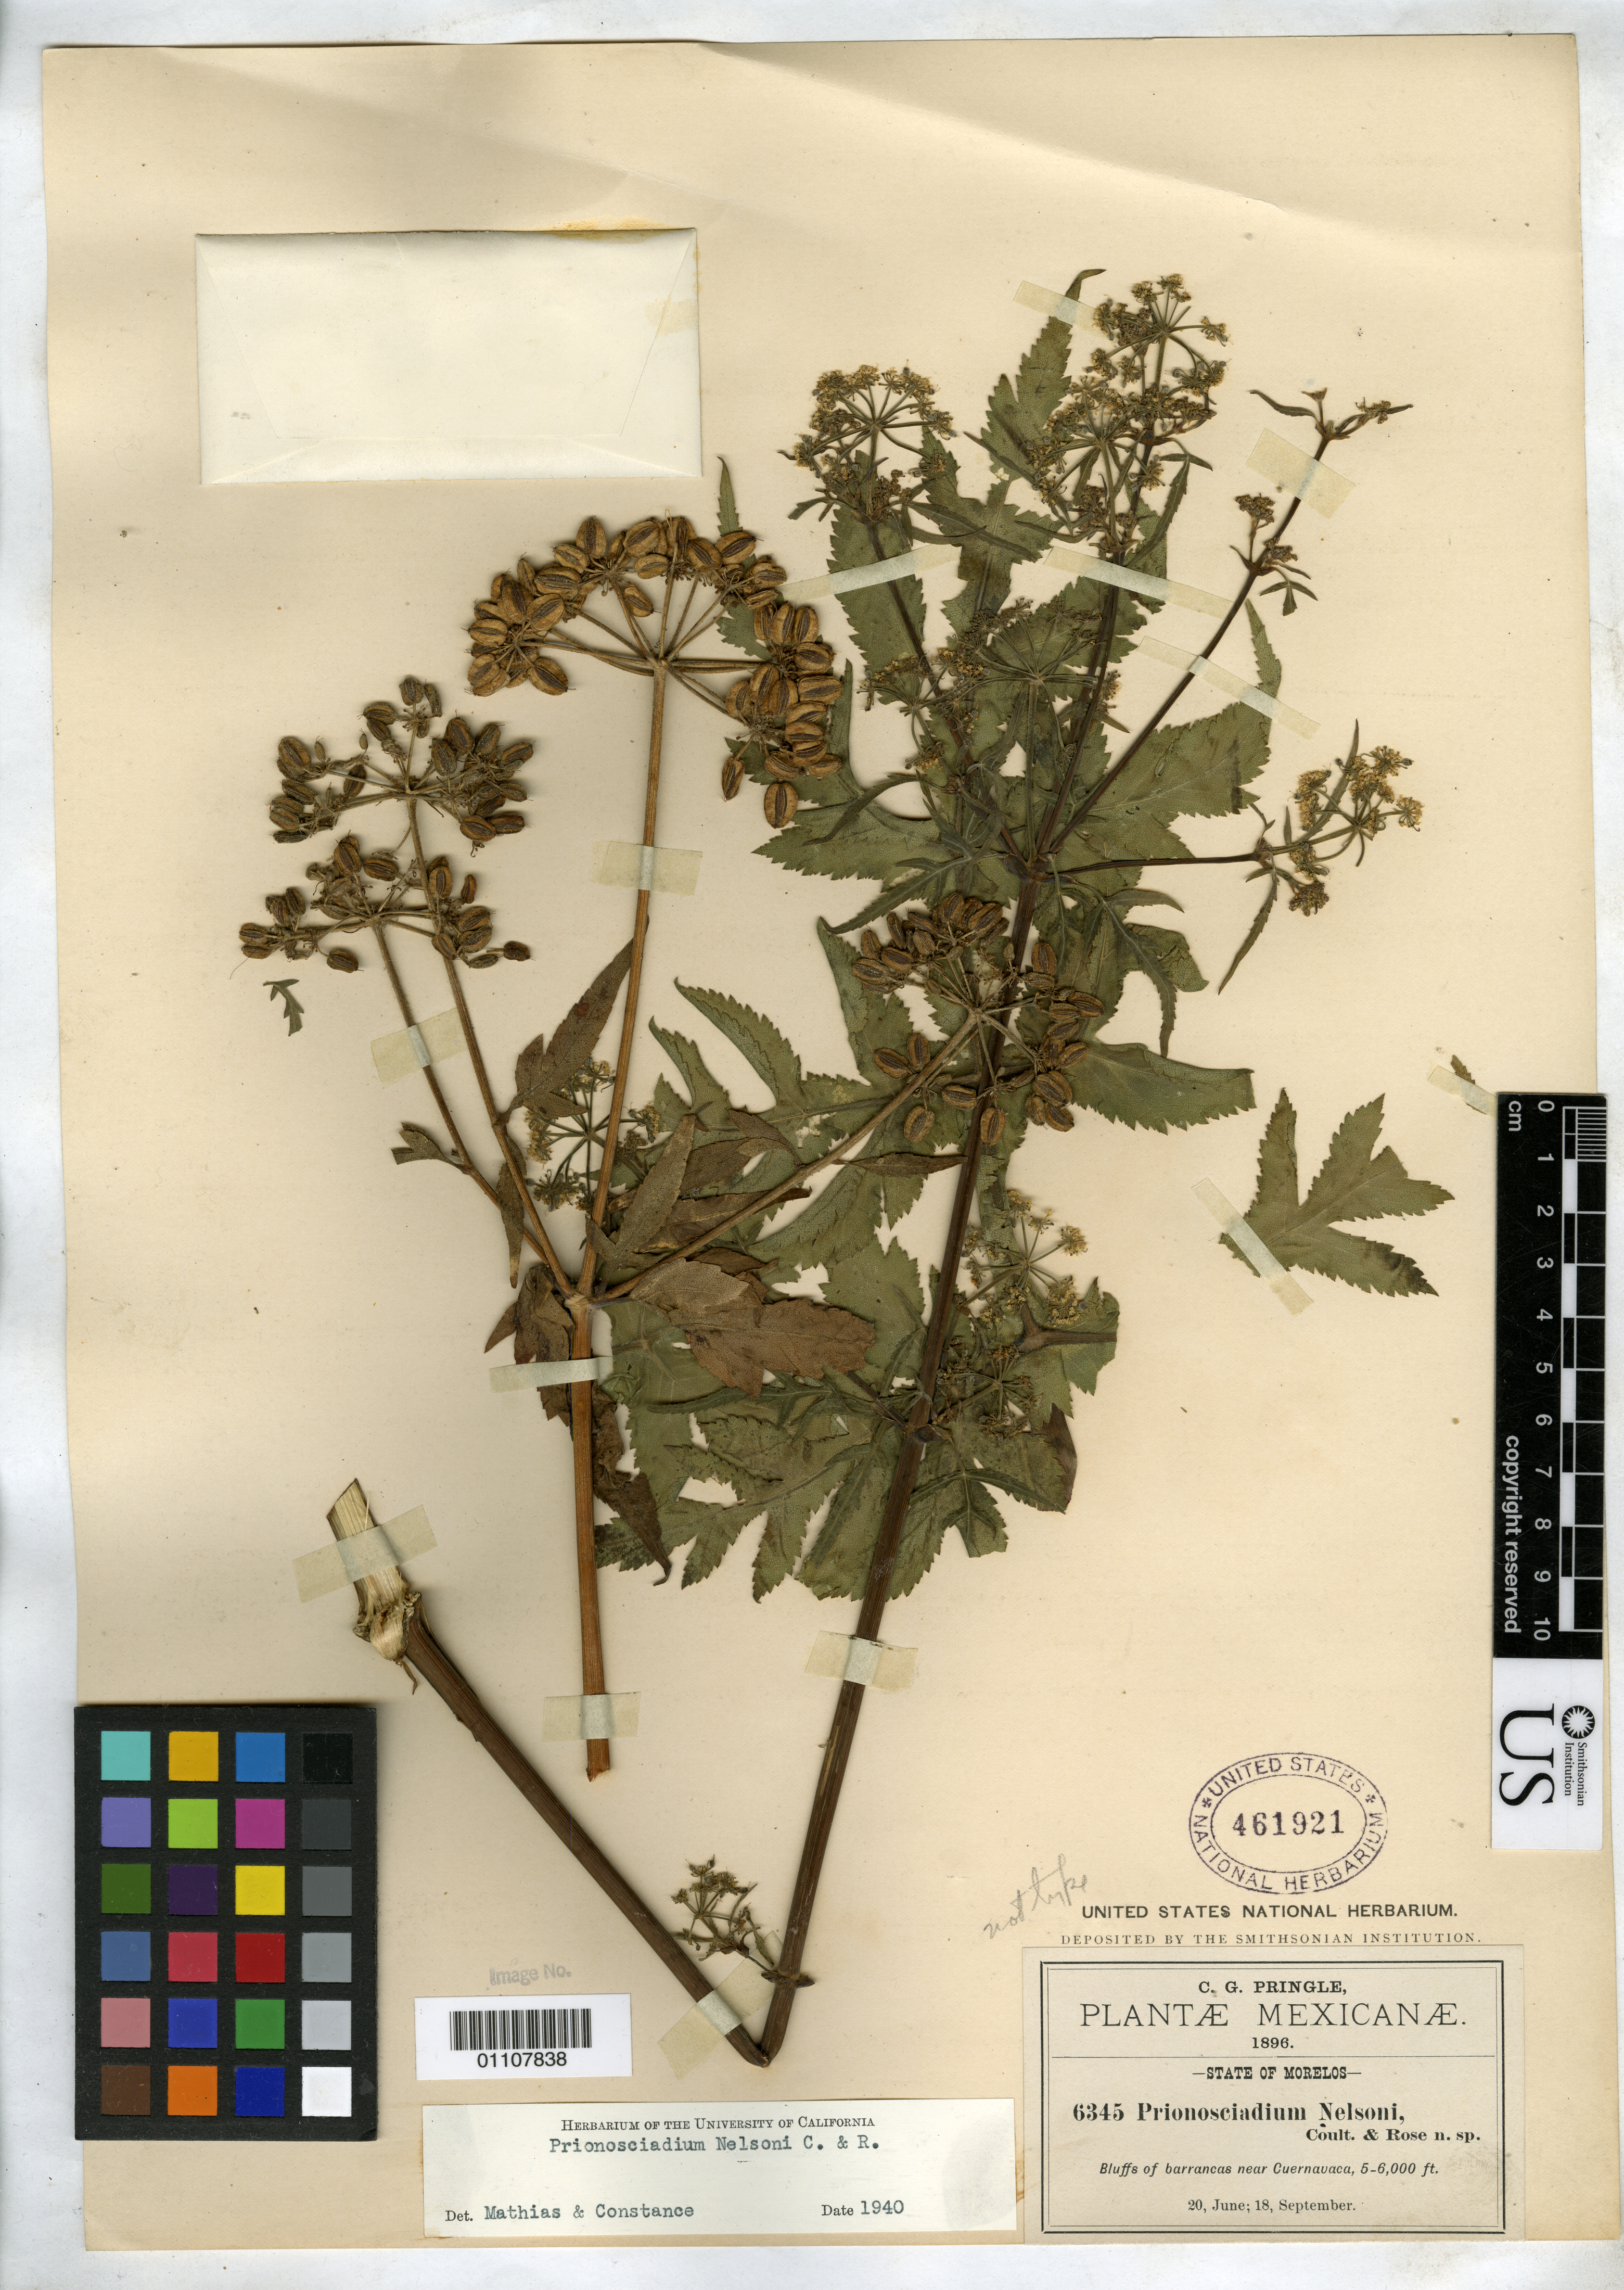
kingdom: Plantae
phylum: Tracheophyta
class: Magnoliopsida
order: Apiales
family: Apiaceae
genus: Prionosciadium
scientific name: Prionosciadium nelsonii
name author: J.M. Coult. & Rose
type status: Syntype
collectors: C. G. Pringle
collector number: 6345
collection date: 1896-06-20,1896-09-18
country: Mexico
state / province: Morelos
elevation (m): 1524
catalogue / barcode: US 461921